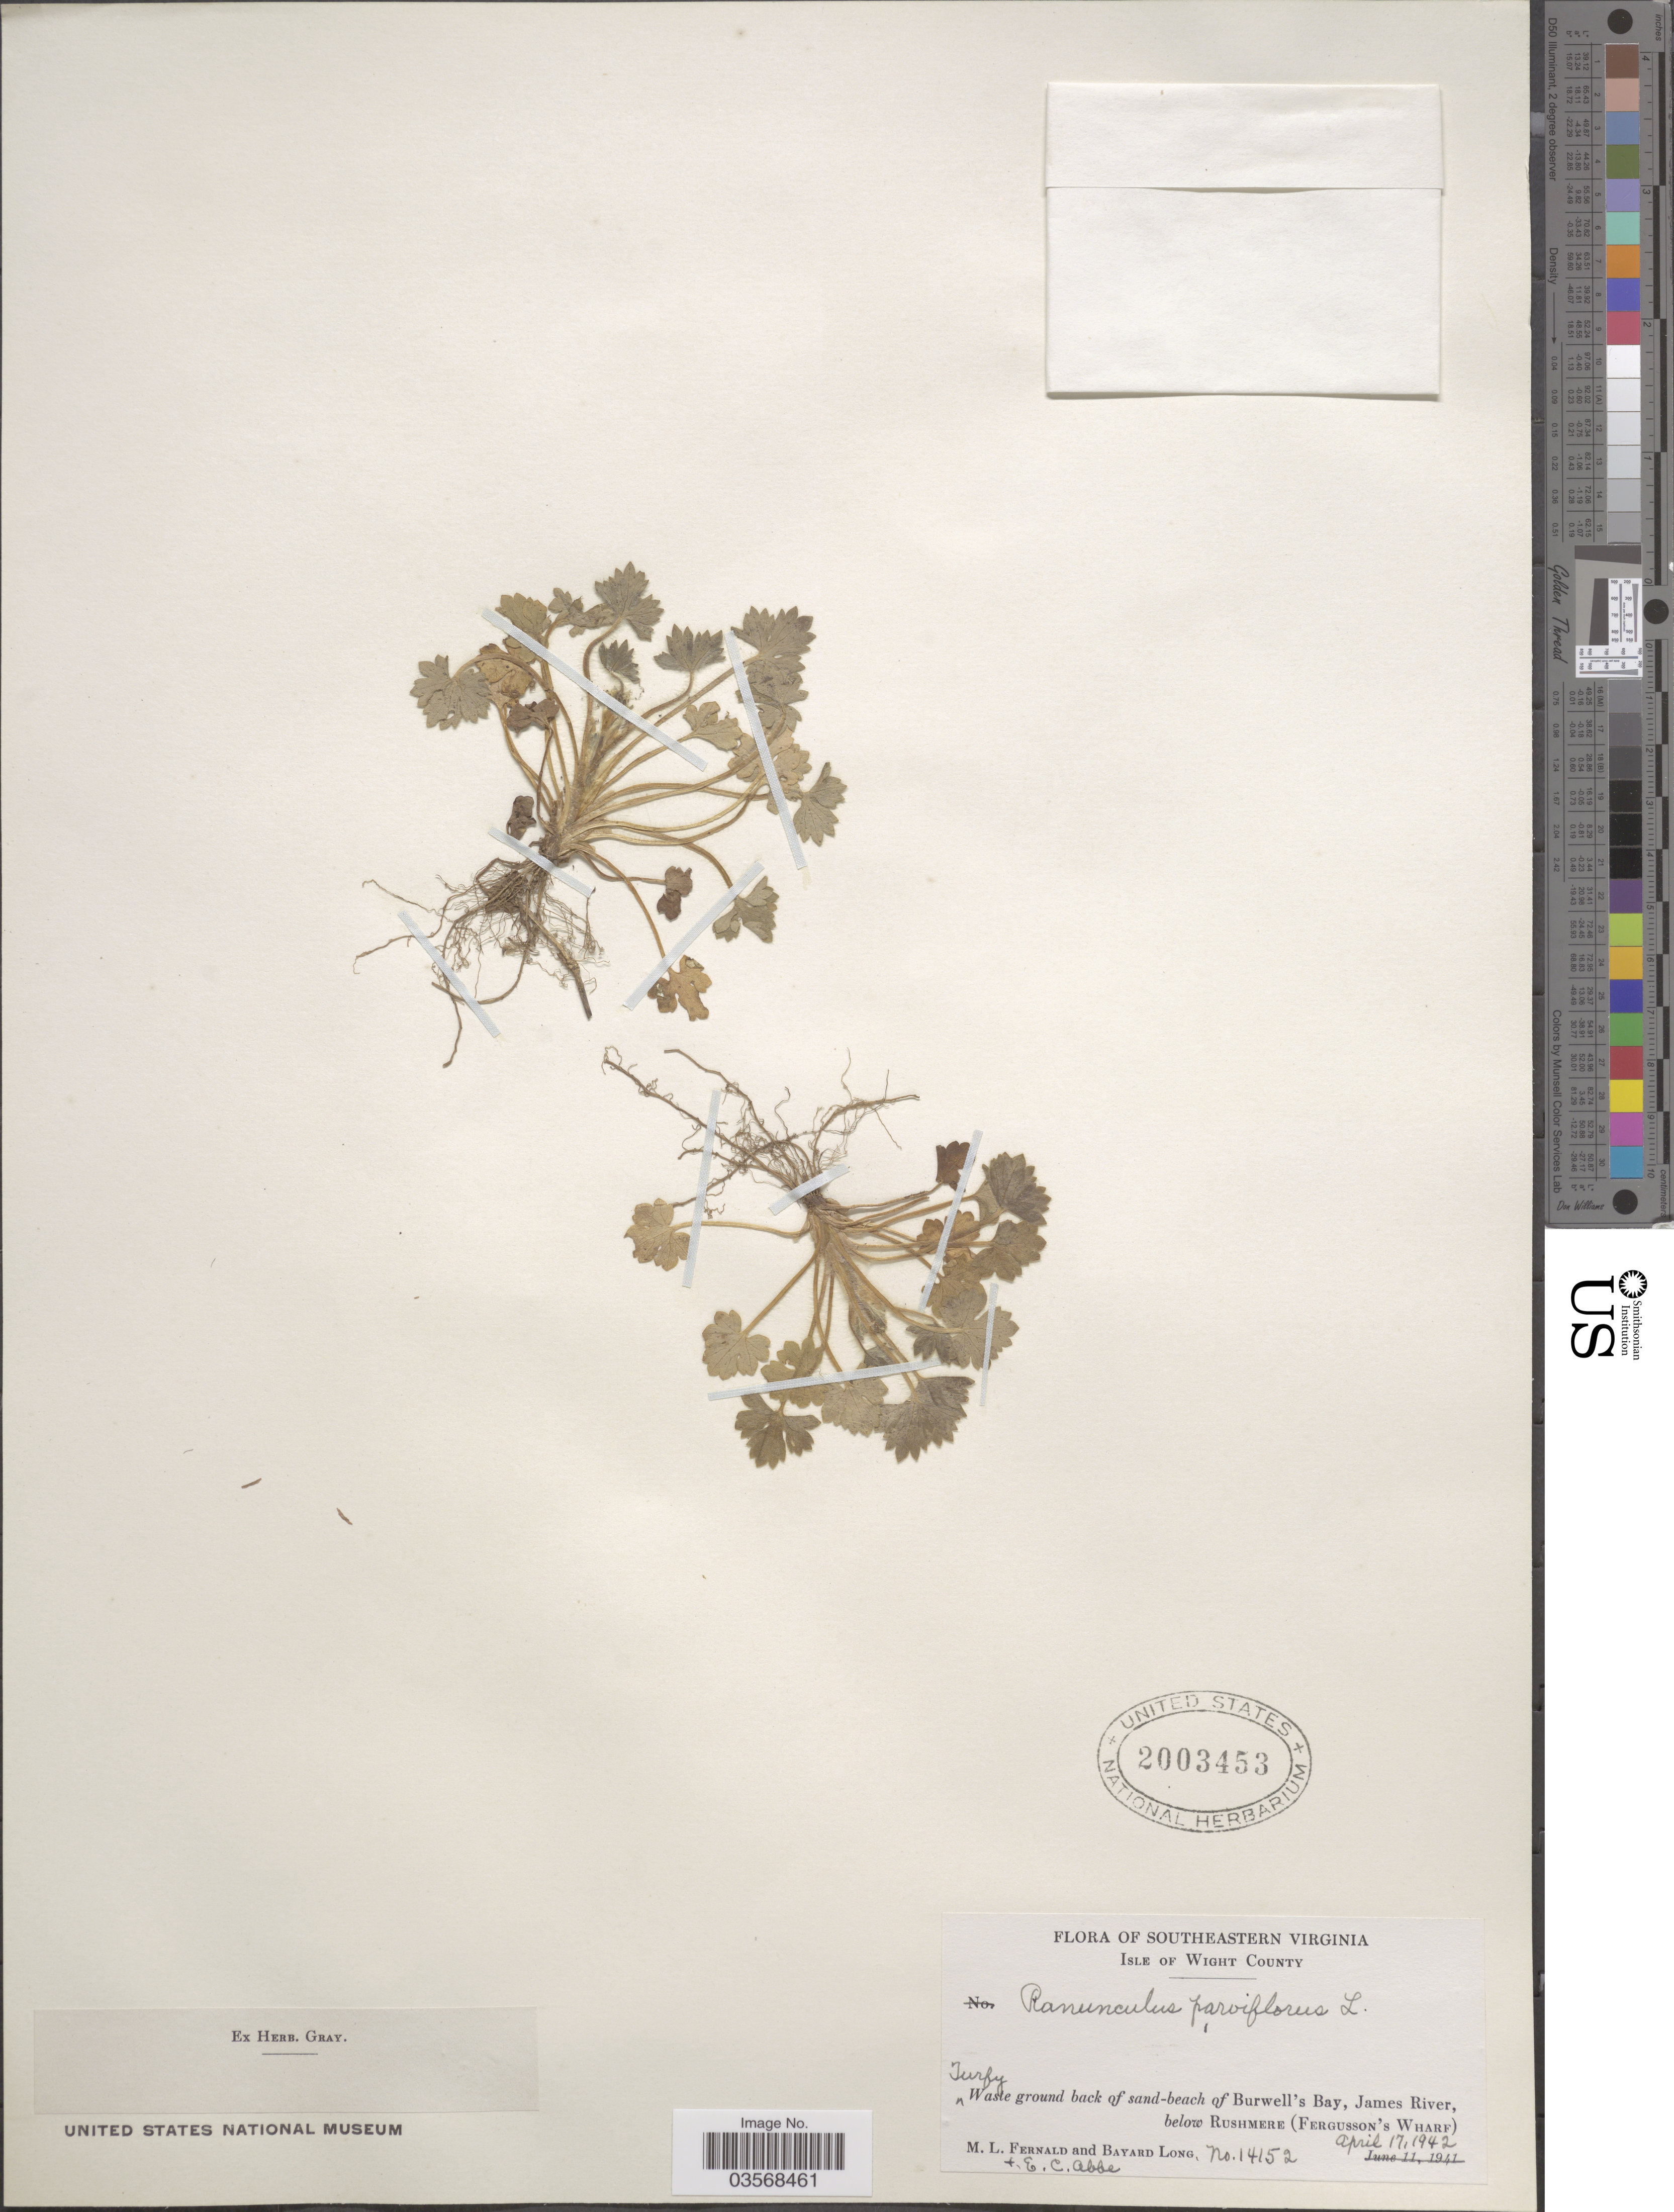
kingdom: Plantae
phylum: Tracheophyta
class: Magnoliopsida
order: Ranunculales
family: Ranunculaceae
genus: Ranunculus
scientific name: Ranunculus parviflorus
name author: L.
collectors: M. L. Fernald, B. Long & E. C. Abbe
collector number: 14152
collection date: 1942-04-17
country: United States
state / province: Virginia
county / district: Isle of Wight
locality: Southeastern Virginia. Isle of Wight County. Burwell's Bay, James River, below Rushmere (Fergusson's Wharf).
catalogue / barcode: US 2003453